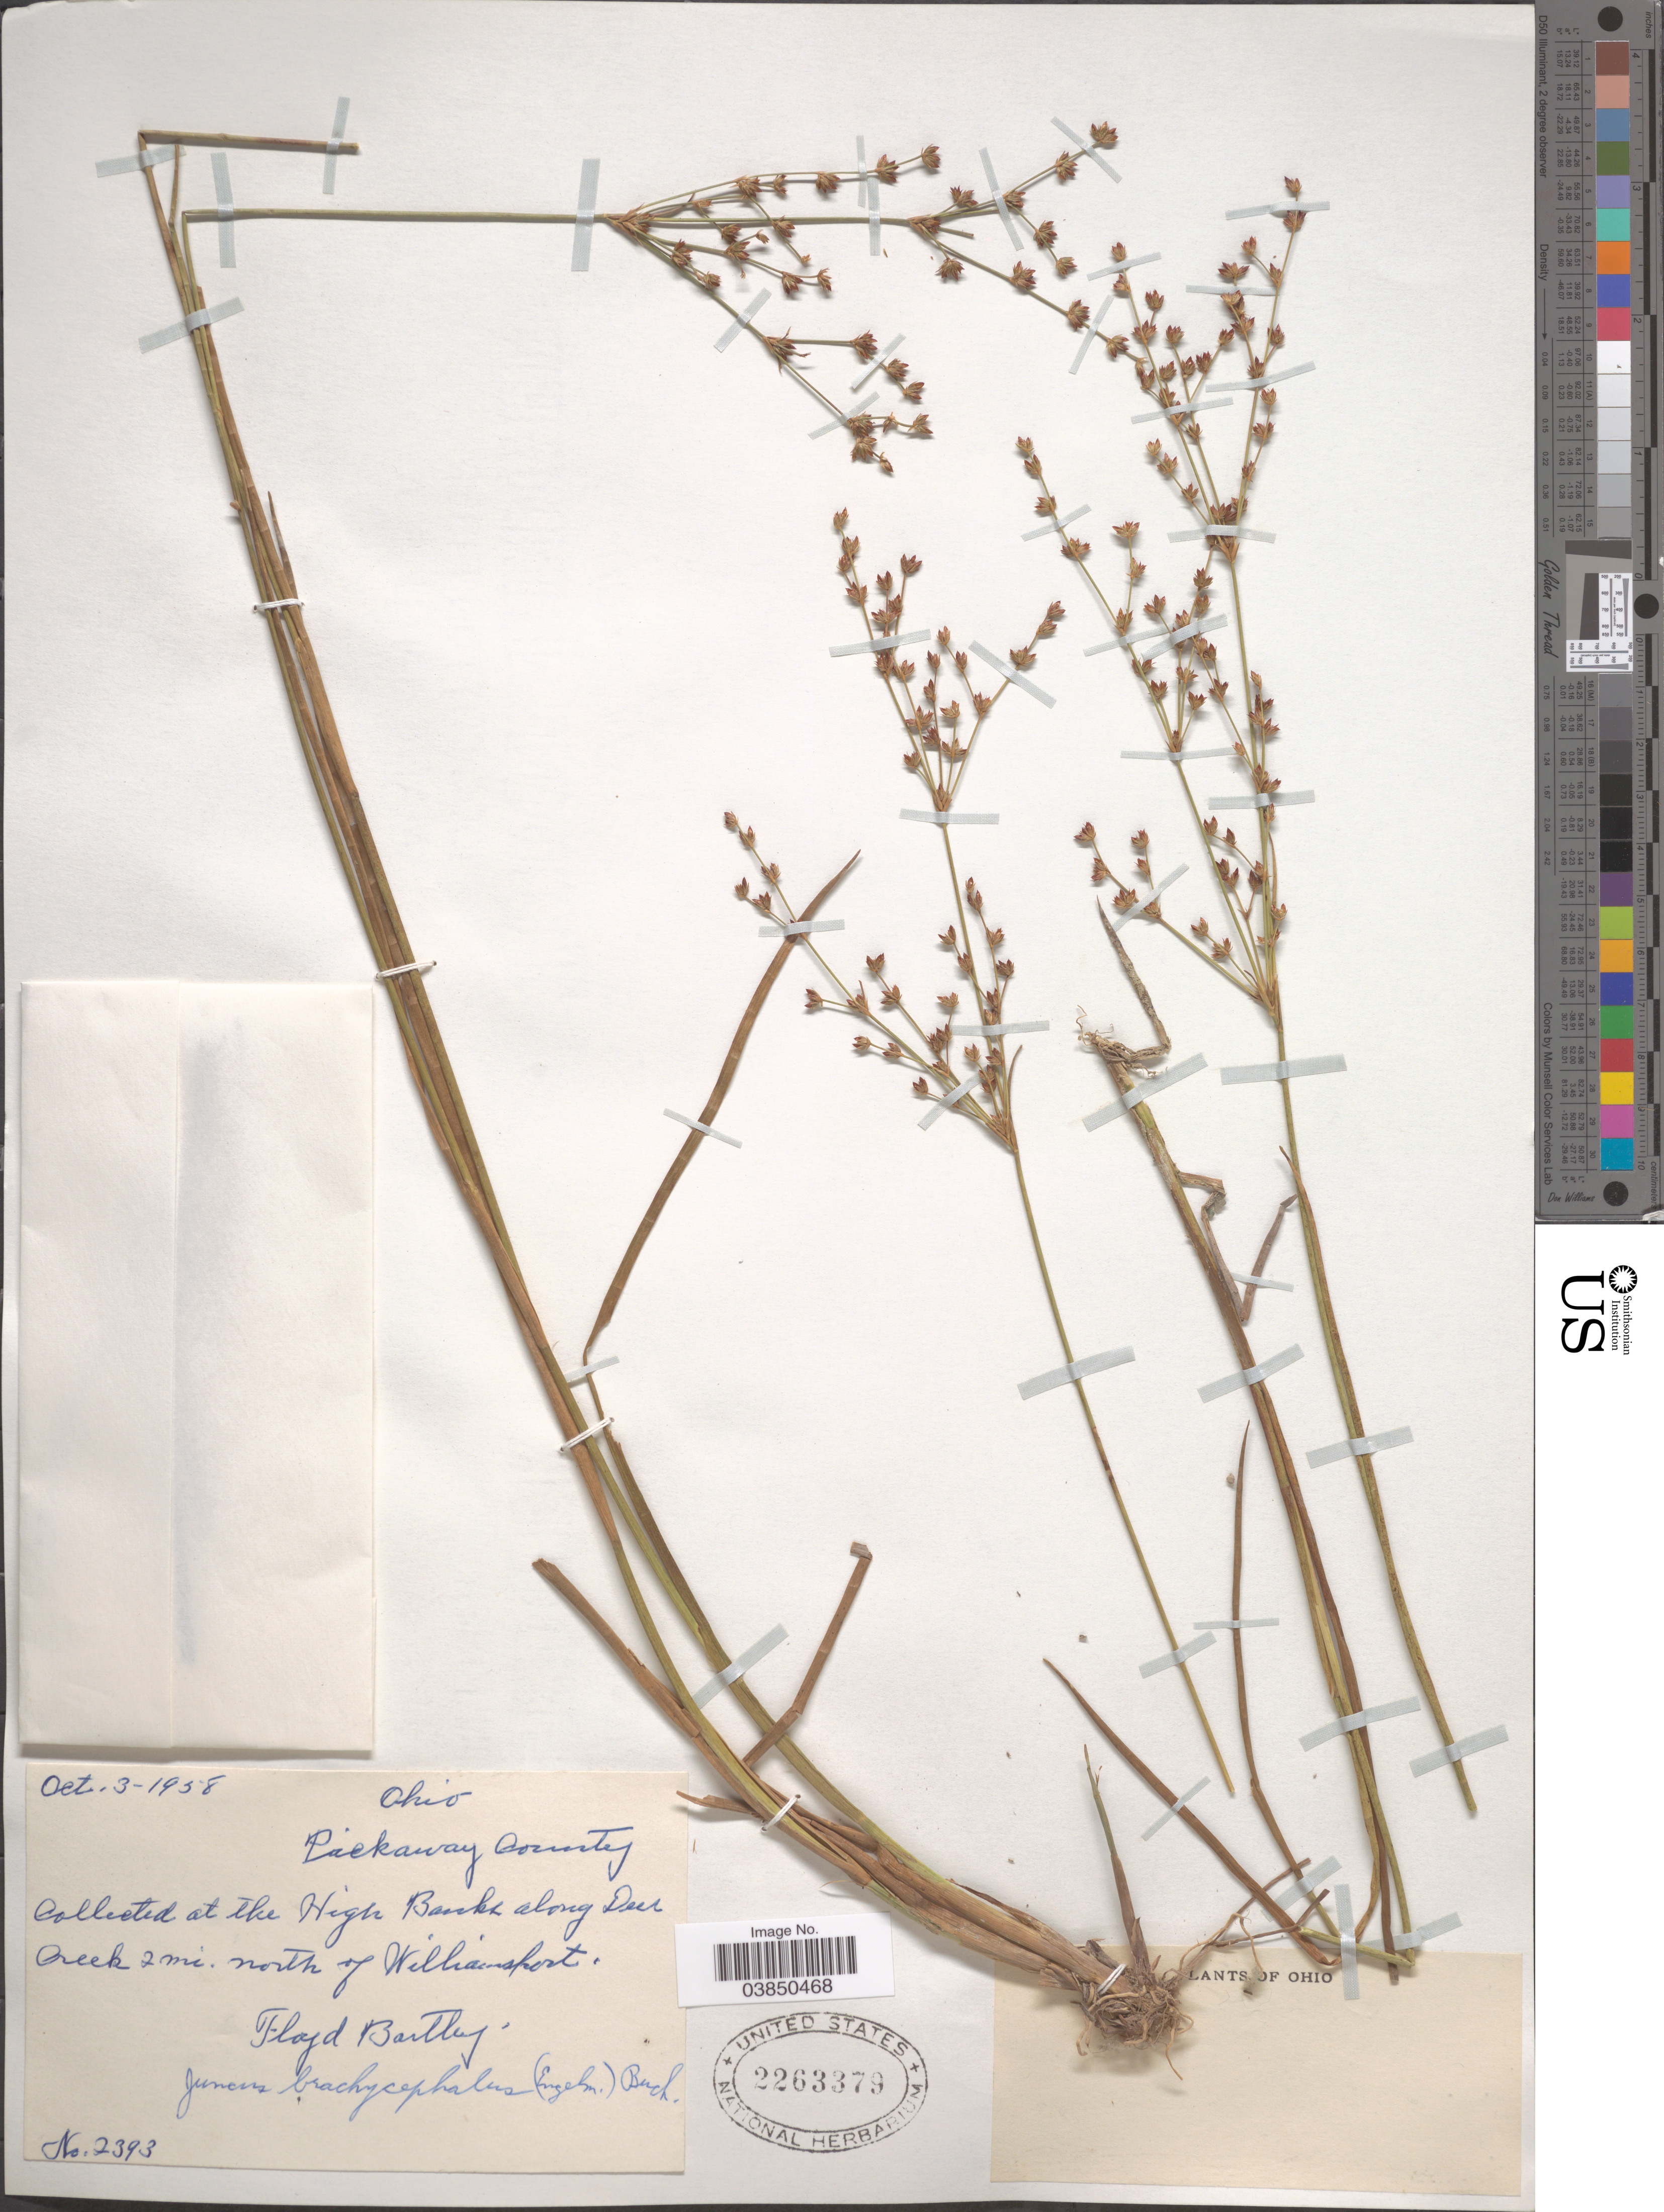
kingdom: Plantae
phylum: Tracheophyta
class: Liliopsida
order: Poales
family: Juncaceae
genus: Juncus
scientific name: Juncus brachycephalus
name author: (Engelm.) Buchenau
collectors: F. Bartley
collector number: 2393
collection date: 1958-10-03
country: United States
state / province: Ohio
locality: The High Banks along Deer Creek 2 mi. north of Williamsport.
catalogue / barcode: US 2263379